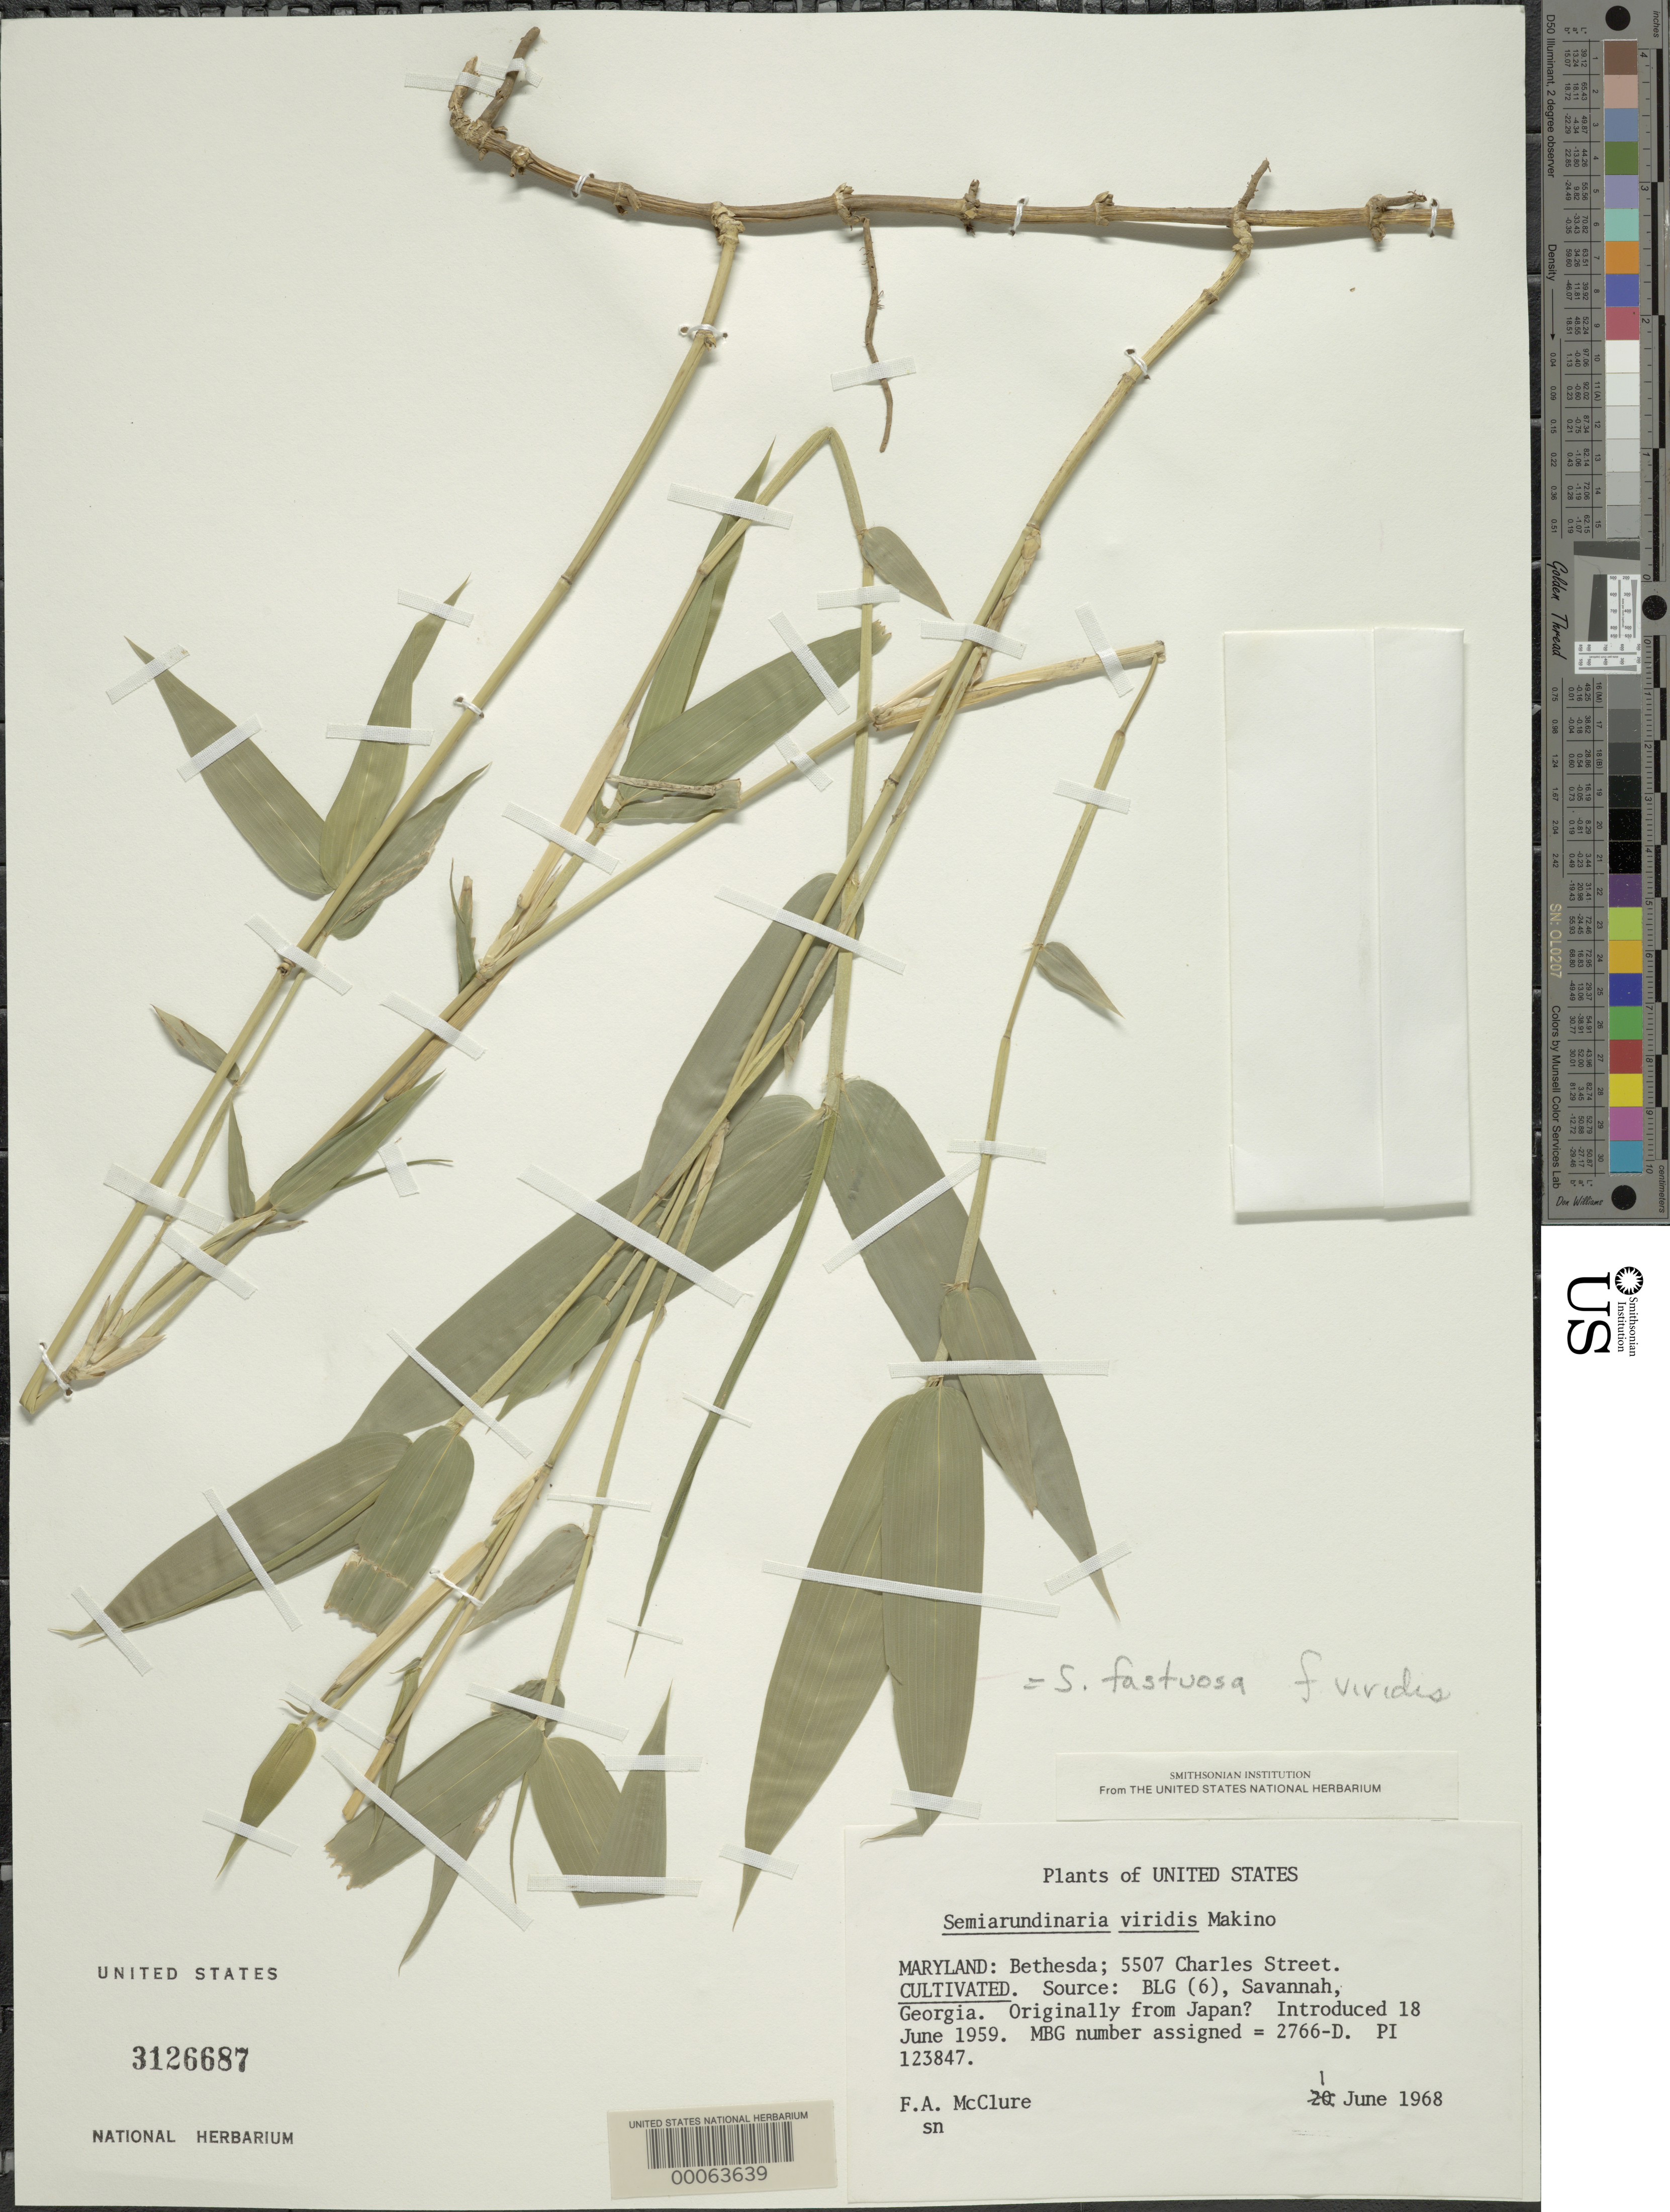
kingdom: Plantae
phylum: Tracheophyta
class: Liliopsida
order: Poales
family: Poaceae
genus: Semiarundinaria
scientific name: Semiarundinaria fastuosa f. viridis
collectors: F. A. McClure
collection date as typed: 01 Jun 1968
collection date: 1968-06-01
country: United States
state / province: Maryland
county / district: Montgomery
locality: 5507 Charles Street, Bethesda (McClure's garden)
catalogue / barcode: US 3126687